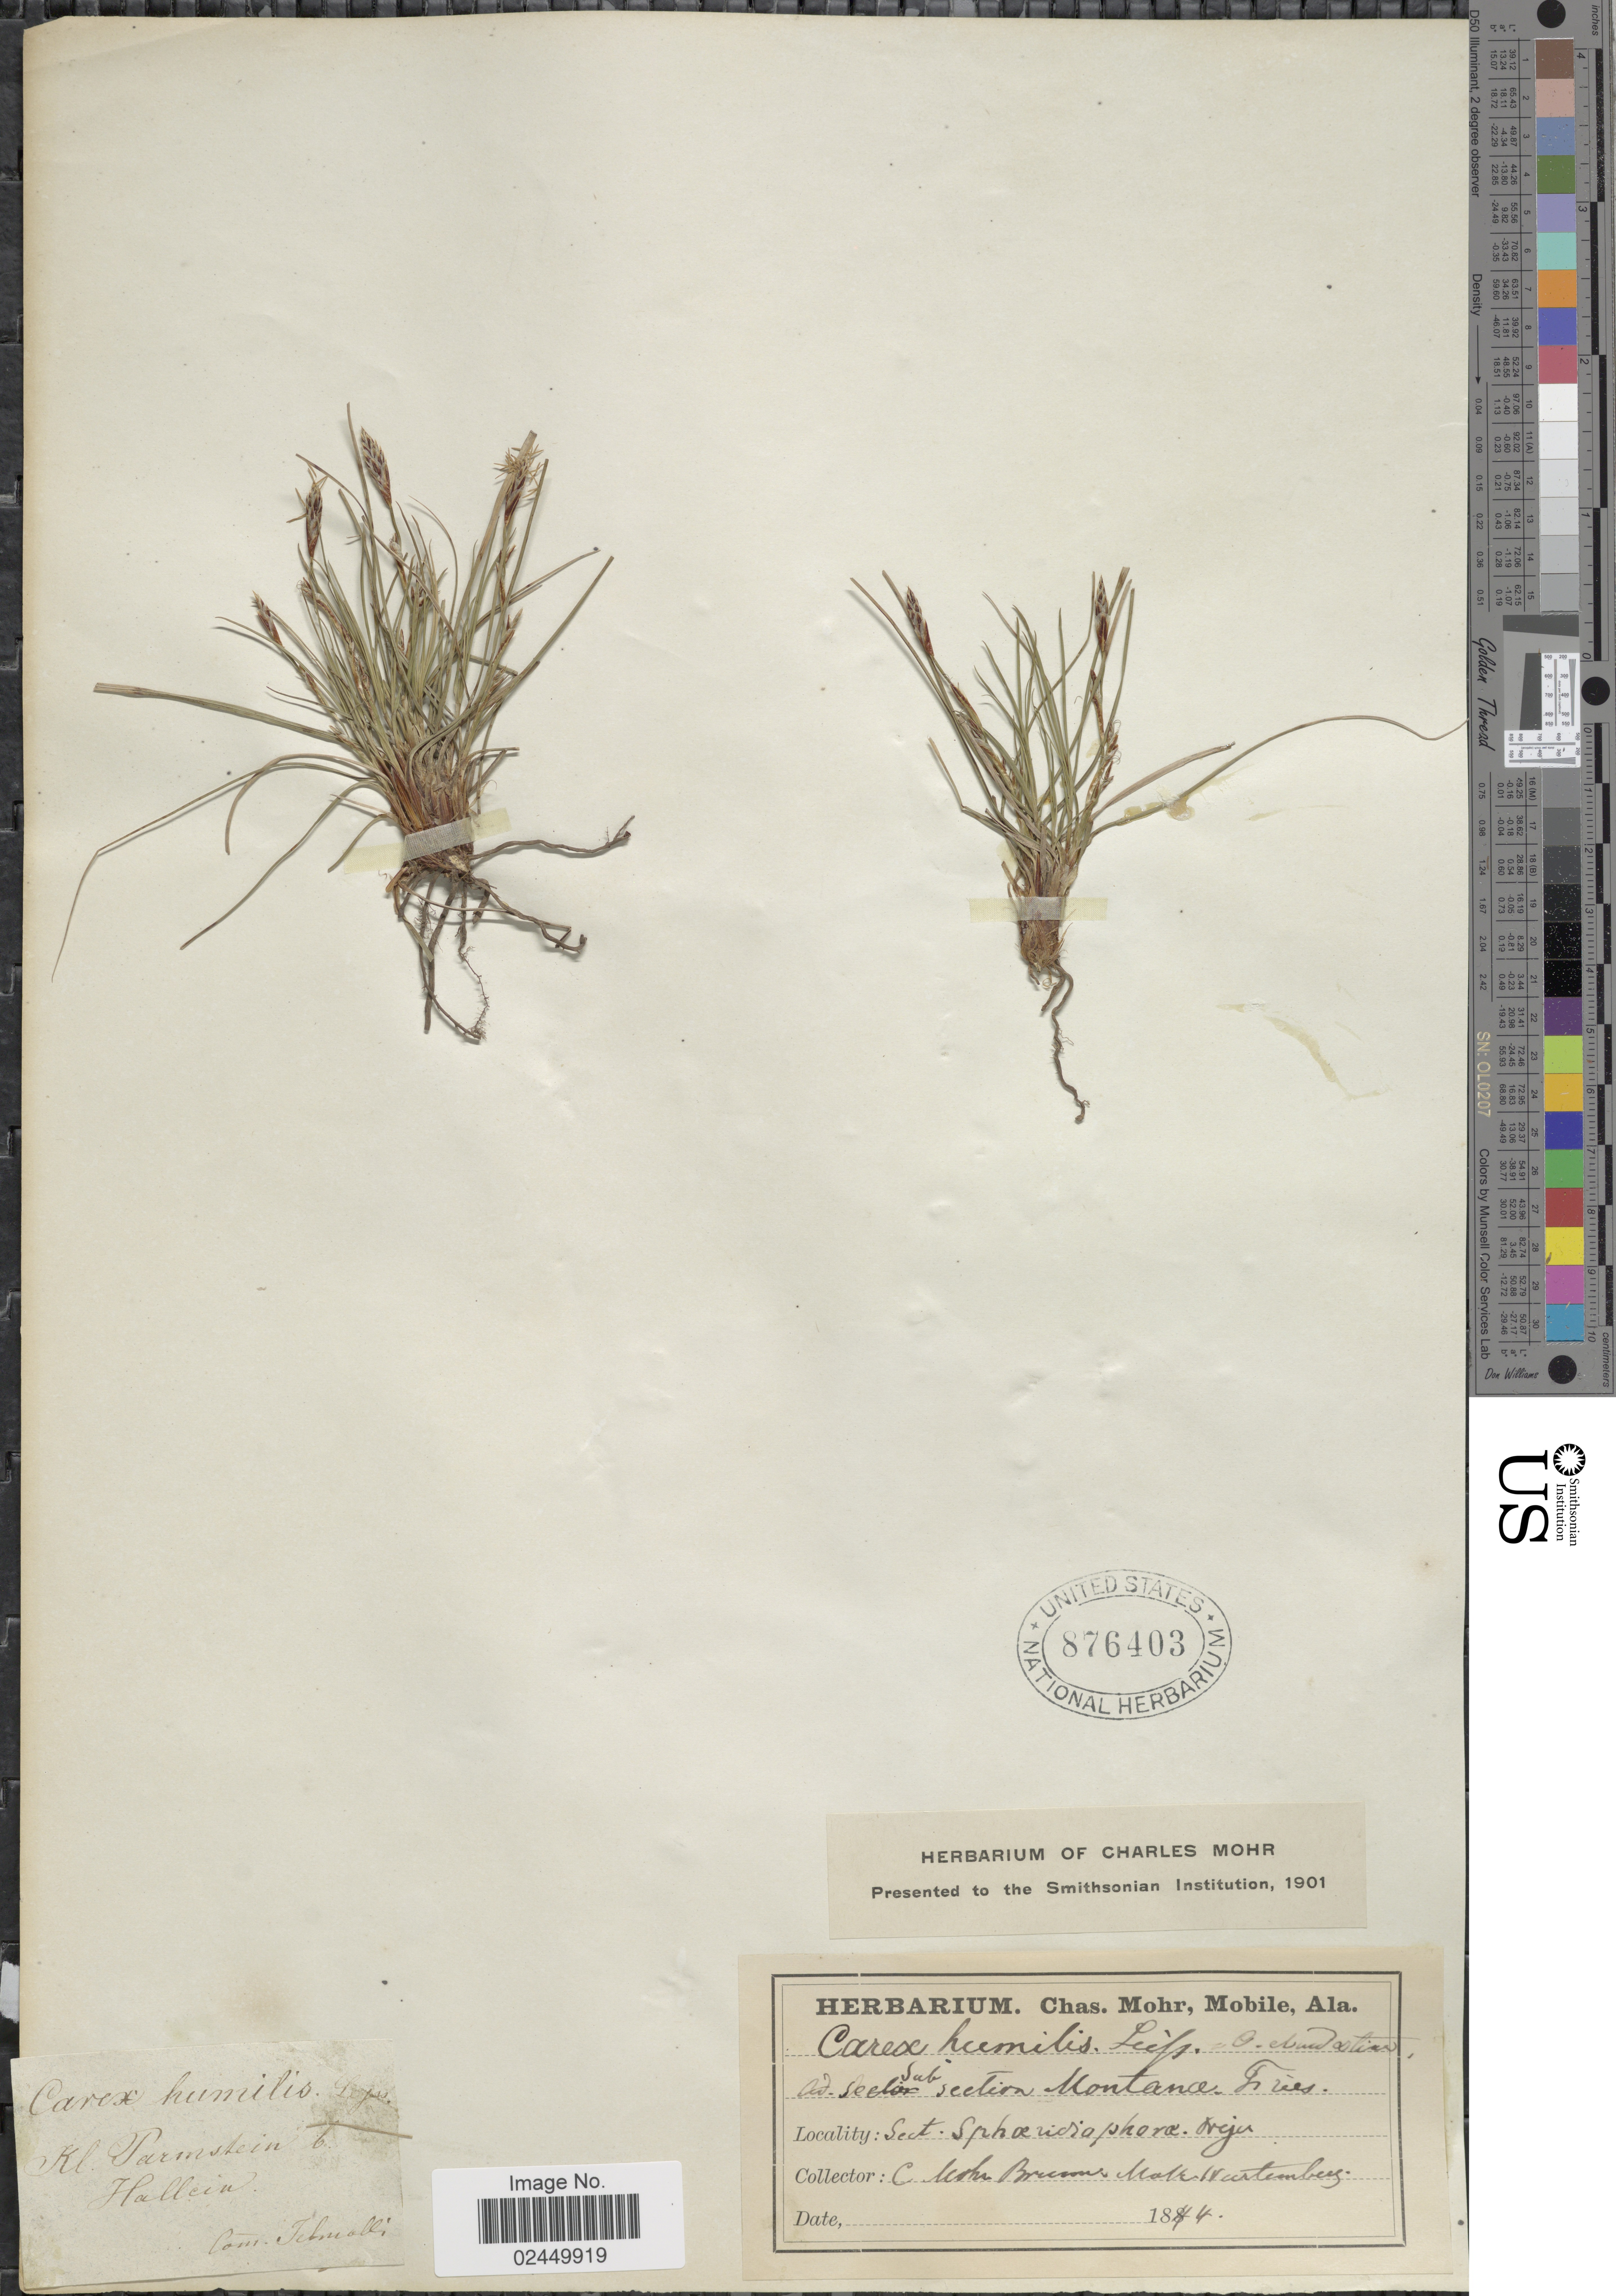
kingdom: Plantae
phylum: Tracheophyta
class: Liliopsida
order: Poales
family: Cyperaceae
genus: Carex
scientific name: Carex humilis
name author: Leyss.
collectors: C. T. Mohr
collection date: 1884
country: Germany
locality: Wartemberg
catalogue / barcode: US 876403